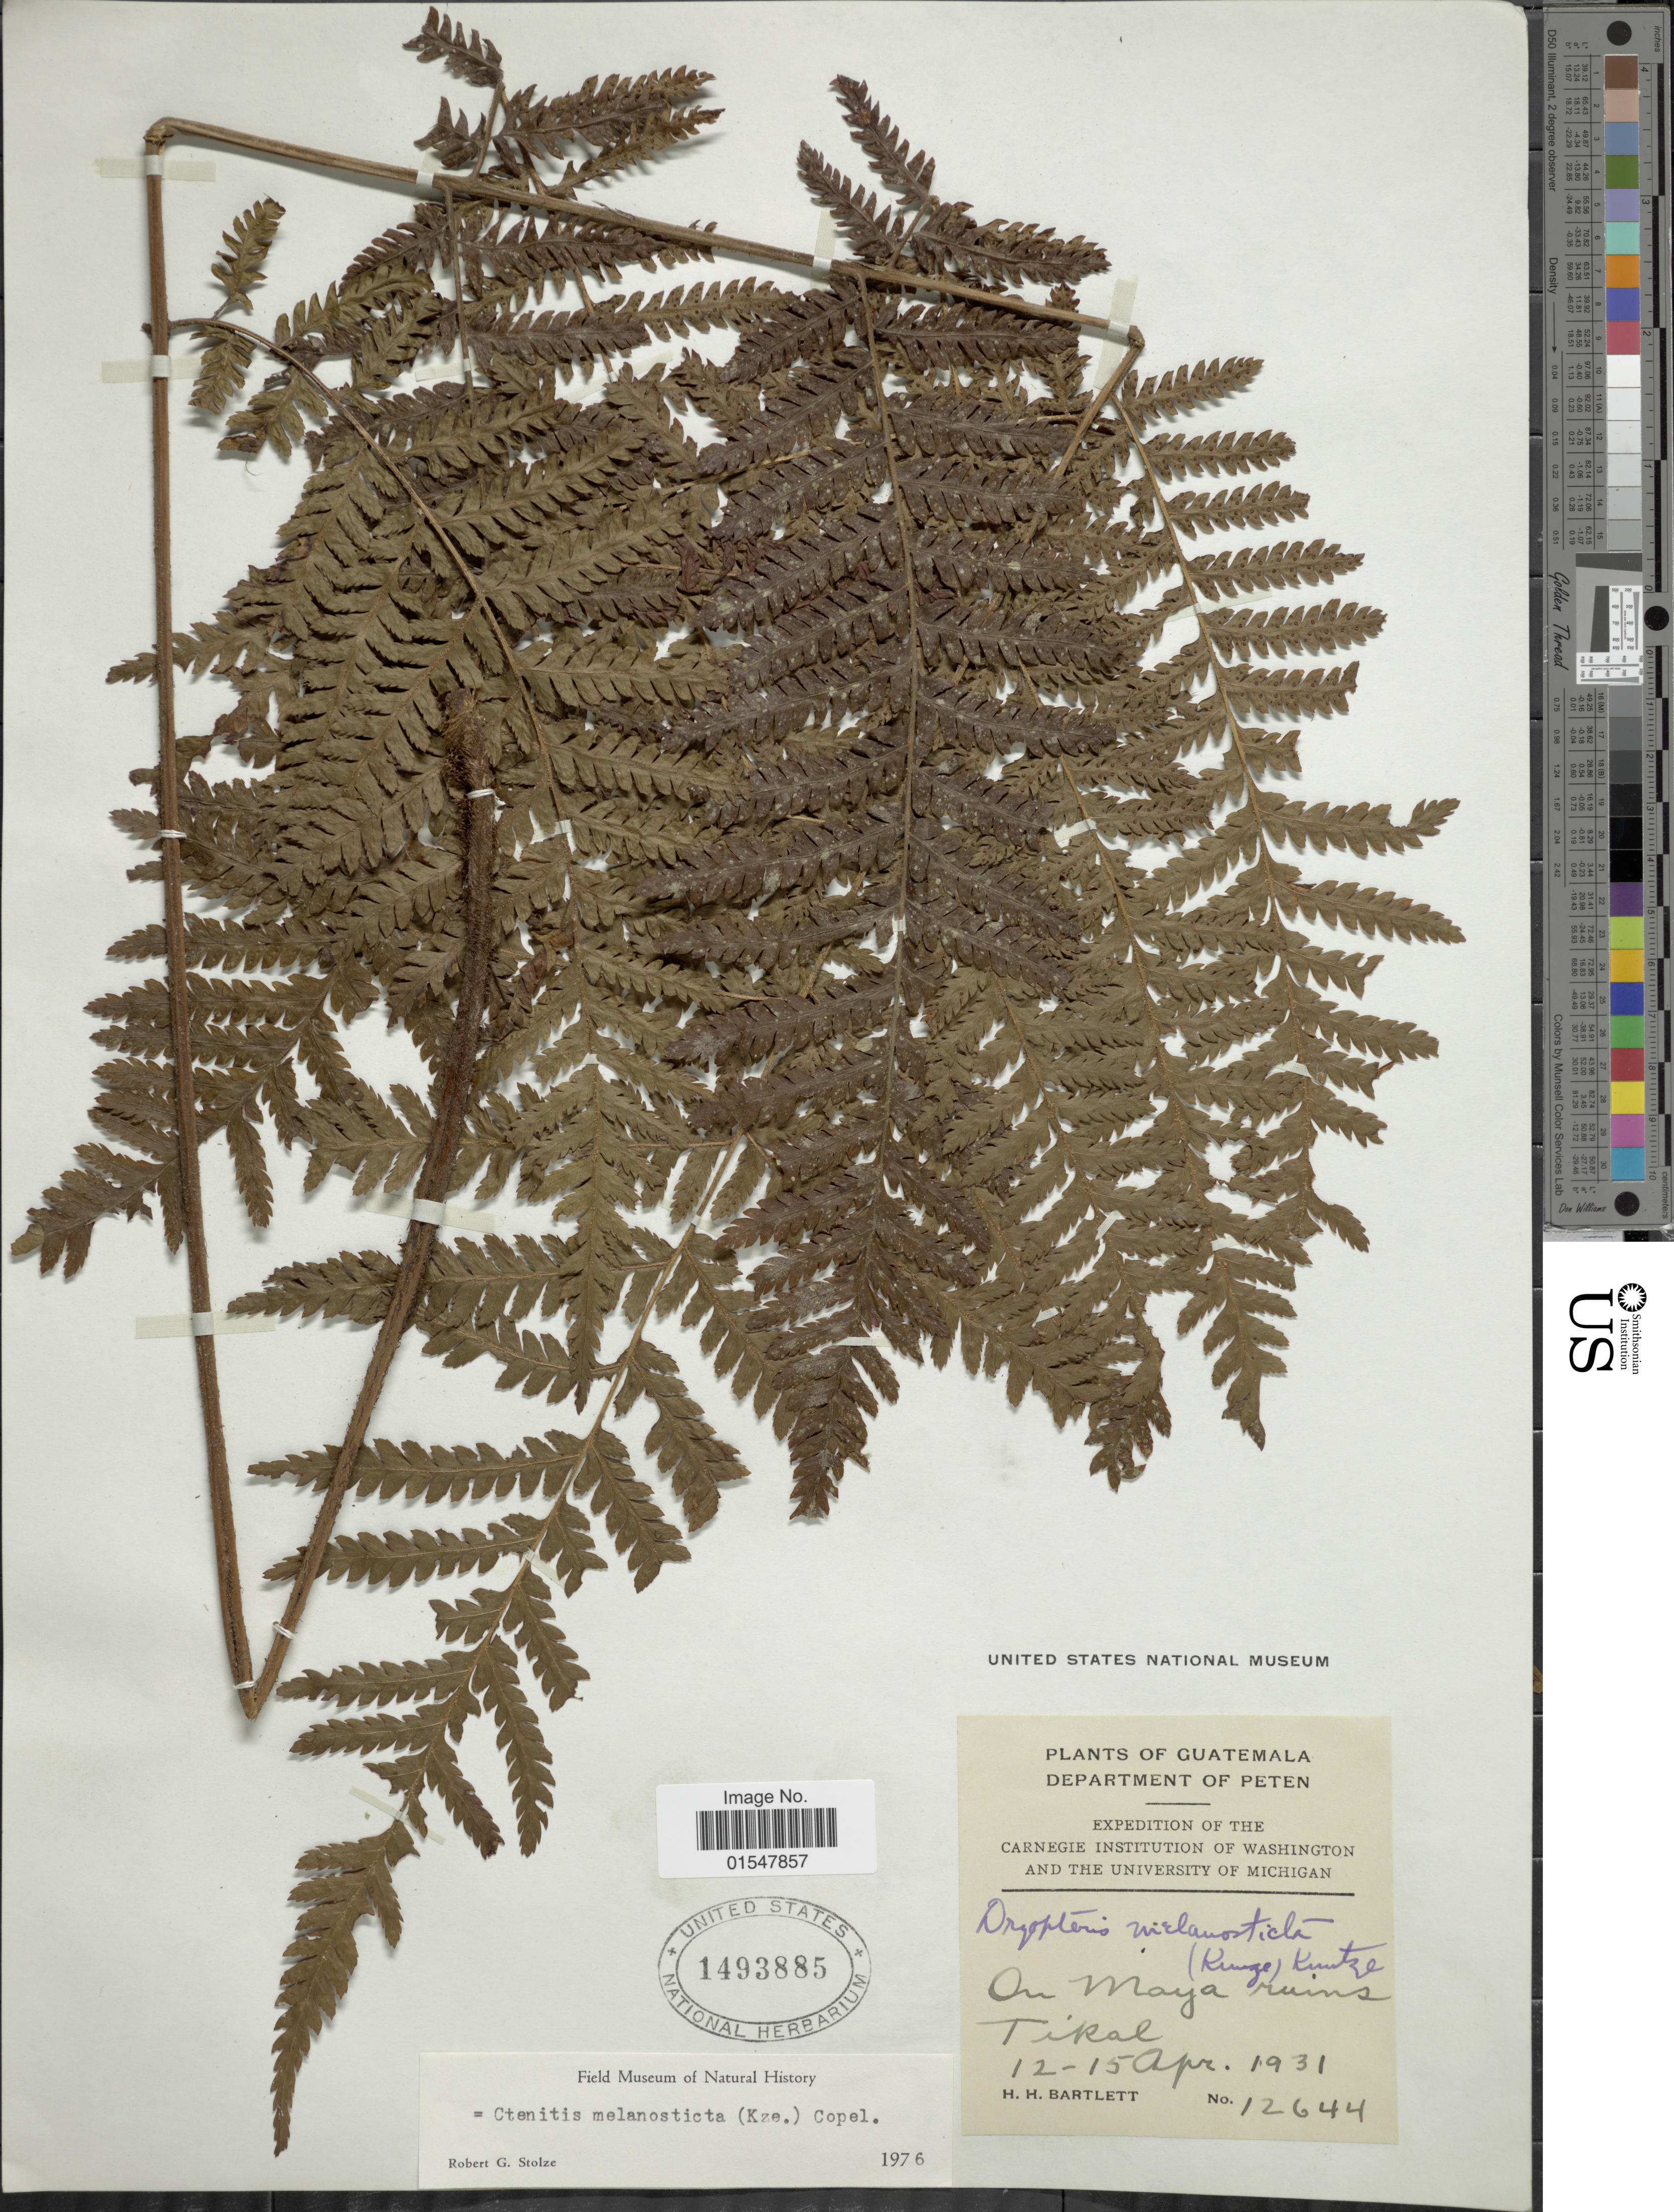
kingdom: Plantae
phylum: Tracheophyta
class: Polypodiopsida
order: Polypodiales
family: Dryopteridaceae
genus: Ctenitis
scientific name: Ctenitis melanosticta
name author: (Kunze) Copel.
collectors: H. H. Bartlett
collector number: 12644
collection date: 1931-04-12/1931-04-15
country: Guatemala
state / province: El Petén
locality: Guatemala, Department of Peten, Tikal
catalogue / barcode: US 1493885